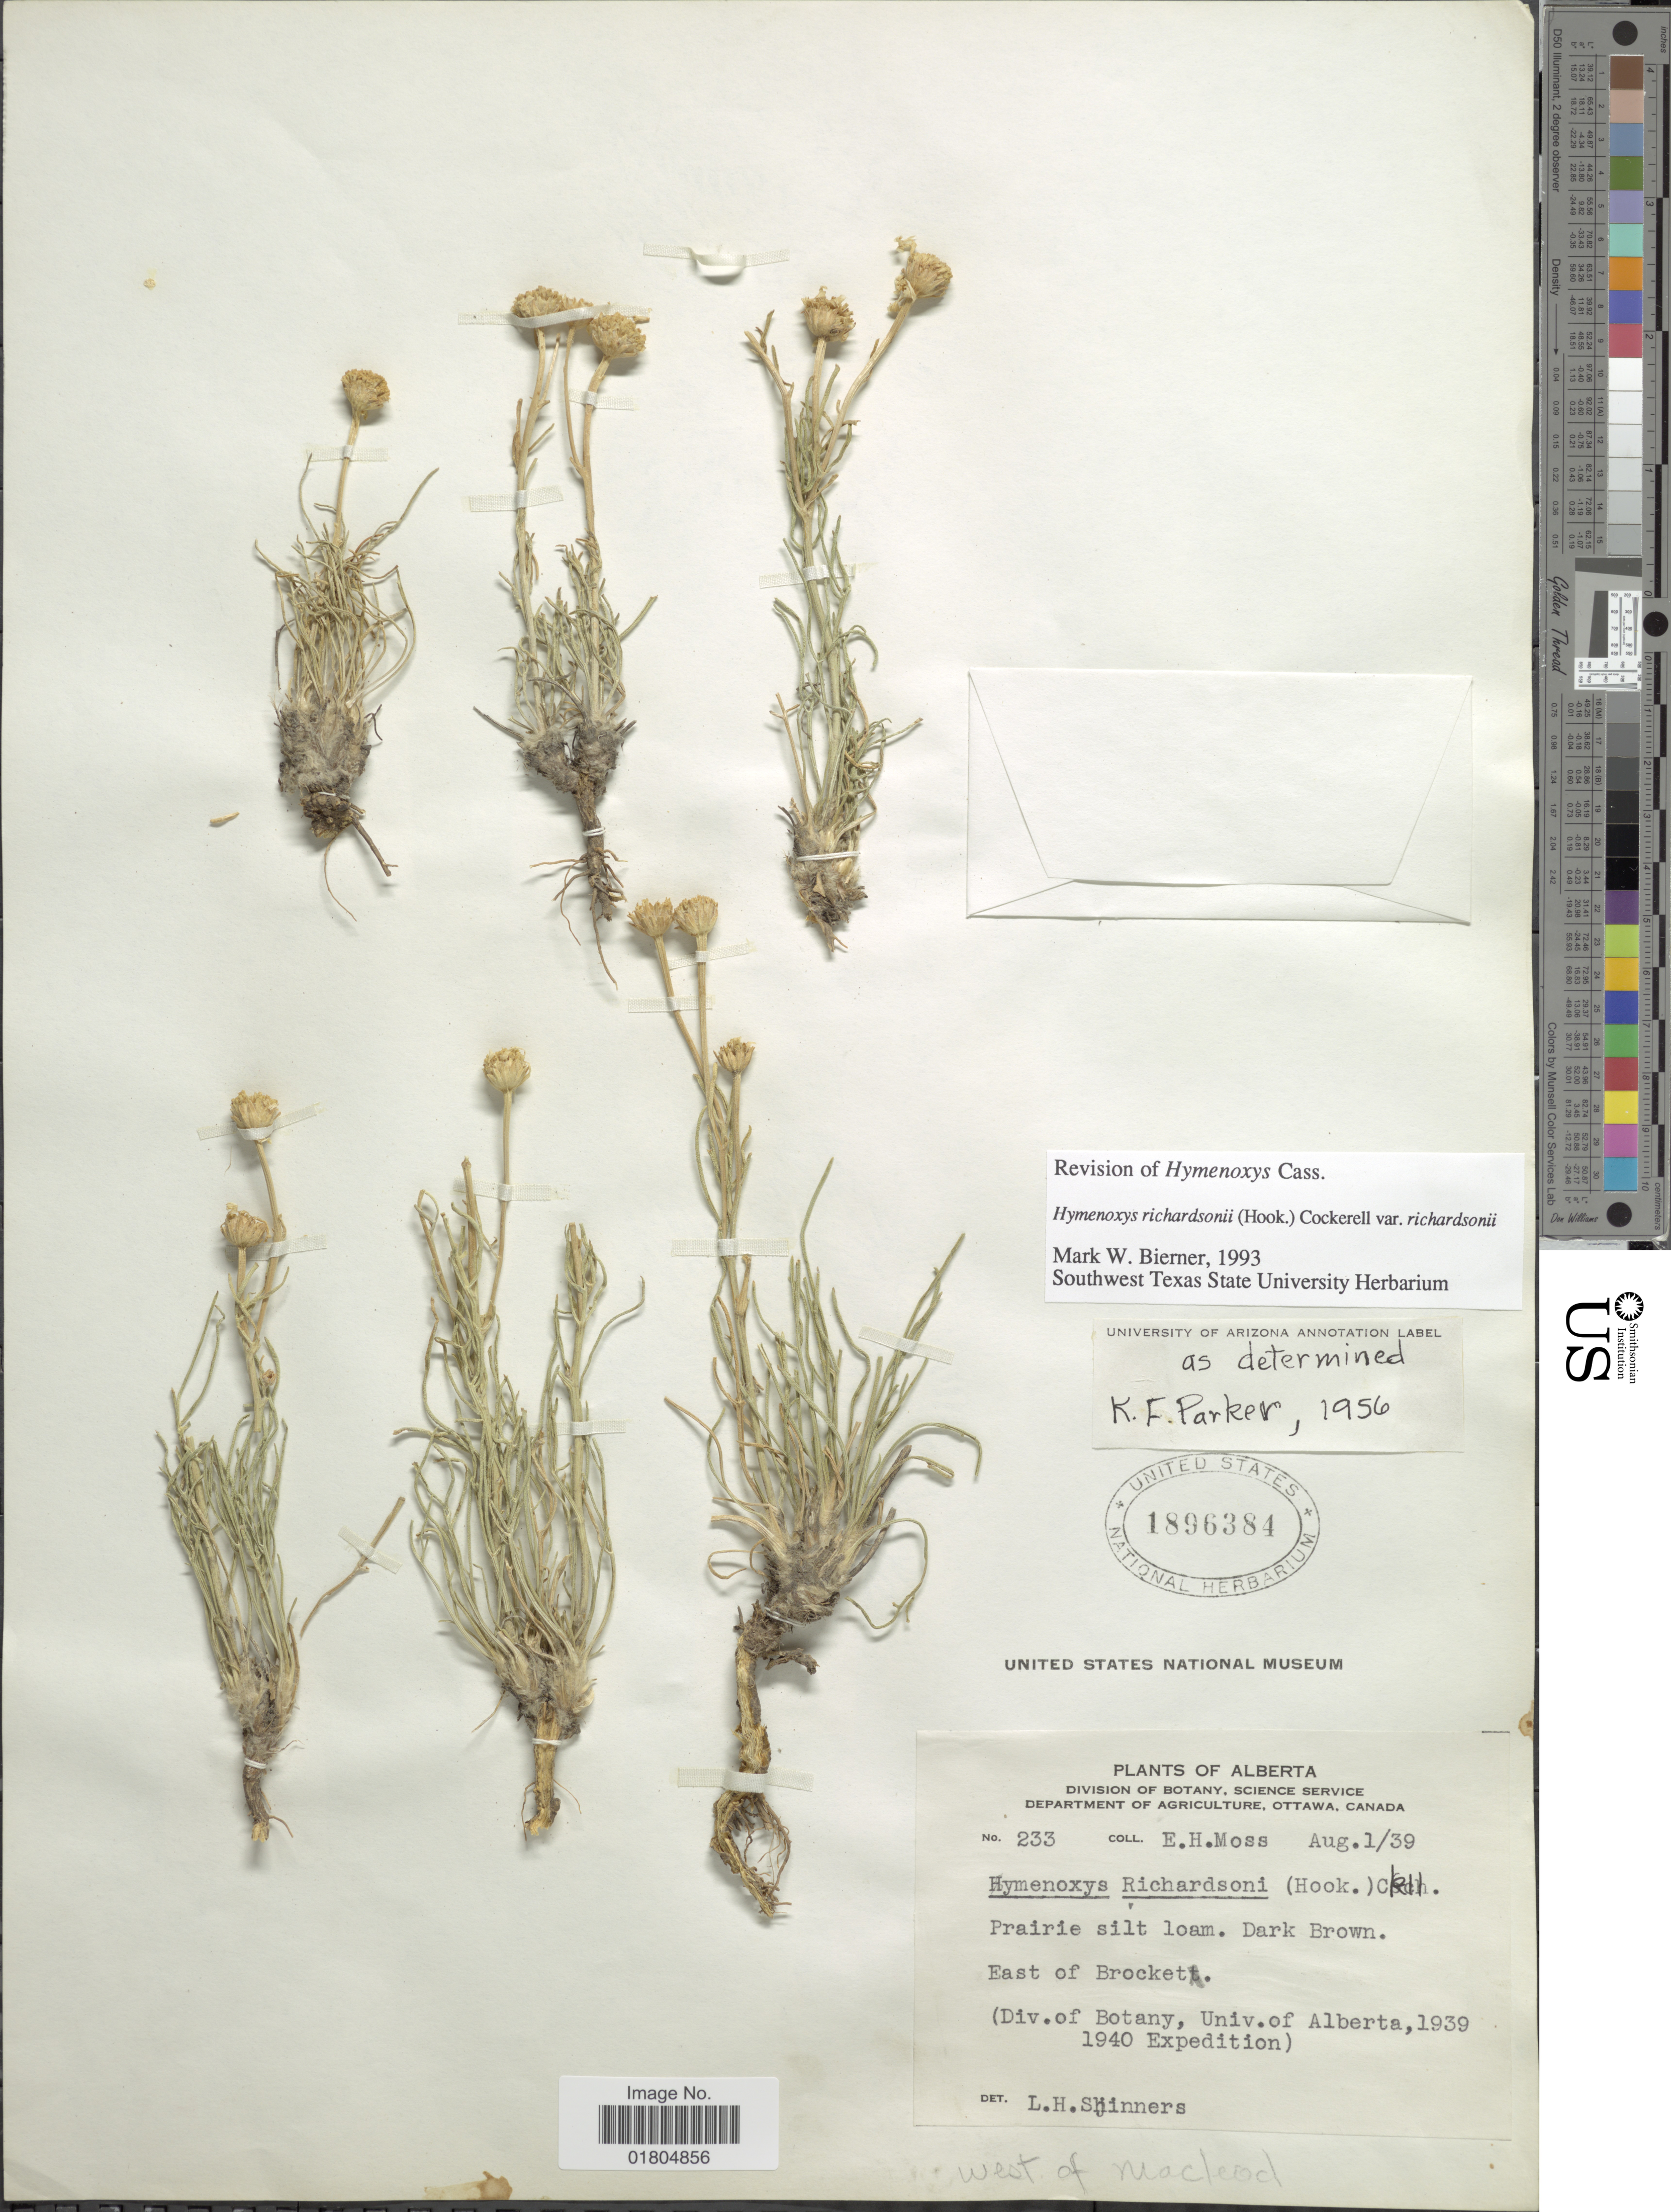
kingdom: Plantae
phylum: Tracheophyta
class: Magnoliopsida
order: Asterales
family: Asteraceae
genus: Hymenoxys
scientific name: Hymenoxys richardsonii var. richardsonii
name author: (Hook.) Cockerell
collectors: E. Moss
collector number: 233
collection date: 1939-08-01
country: Canada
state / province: Alberta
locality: East of Brocket. West of Macleod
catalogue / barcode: US 1896384